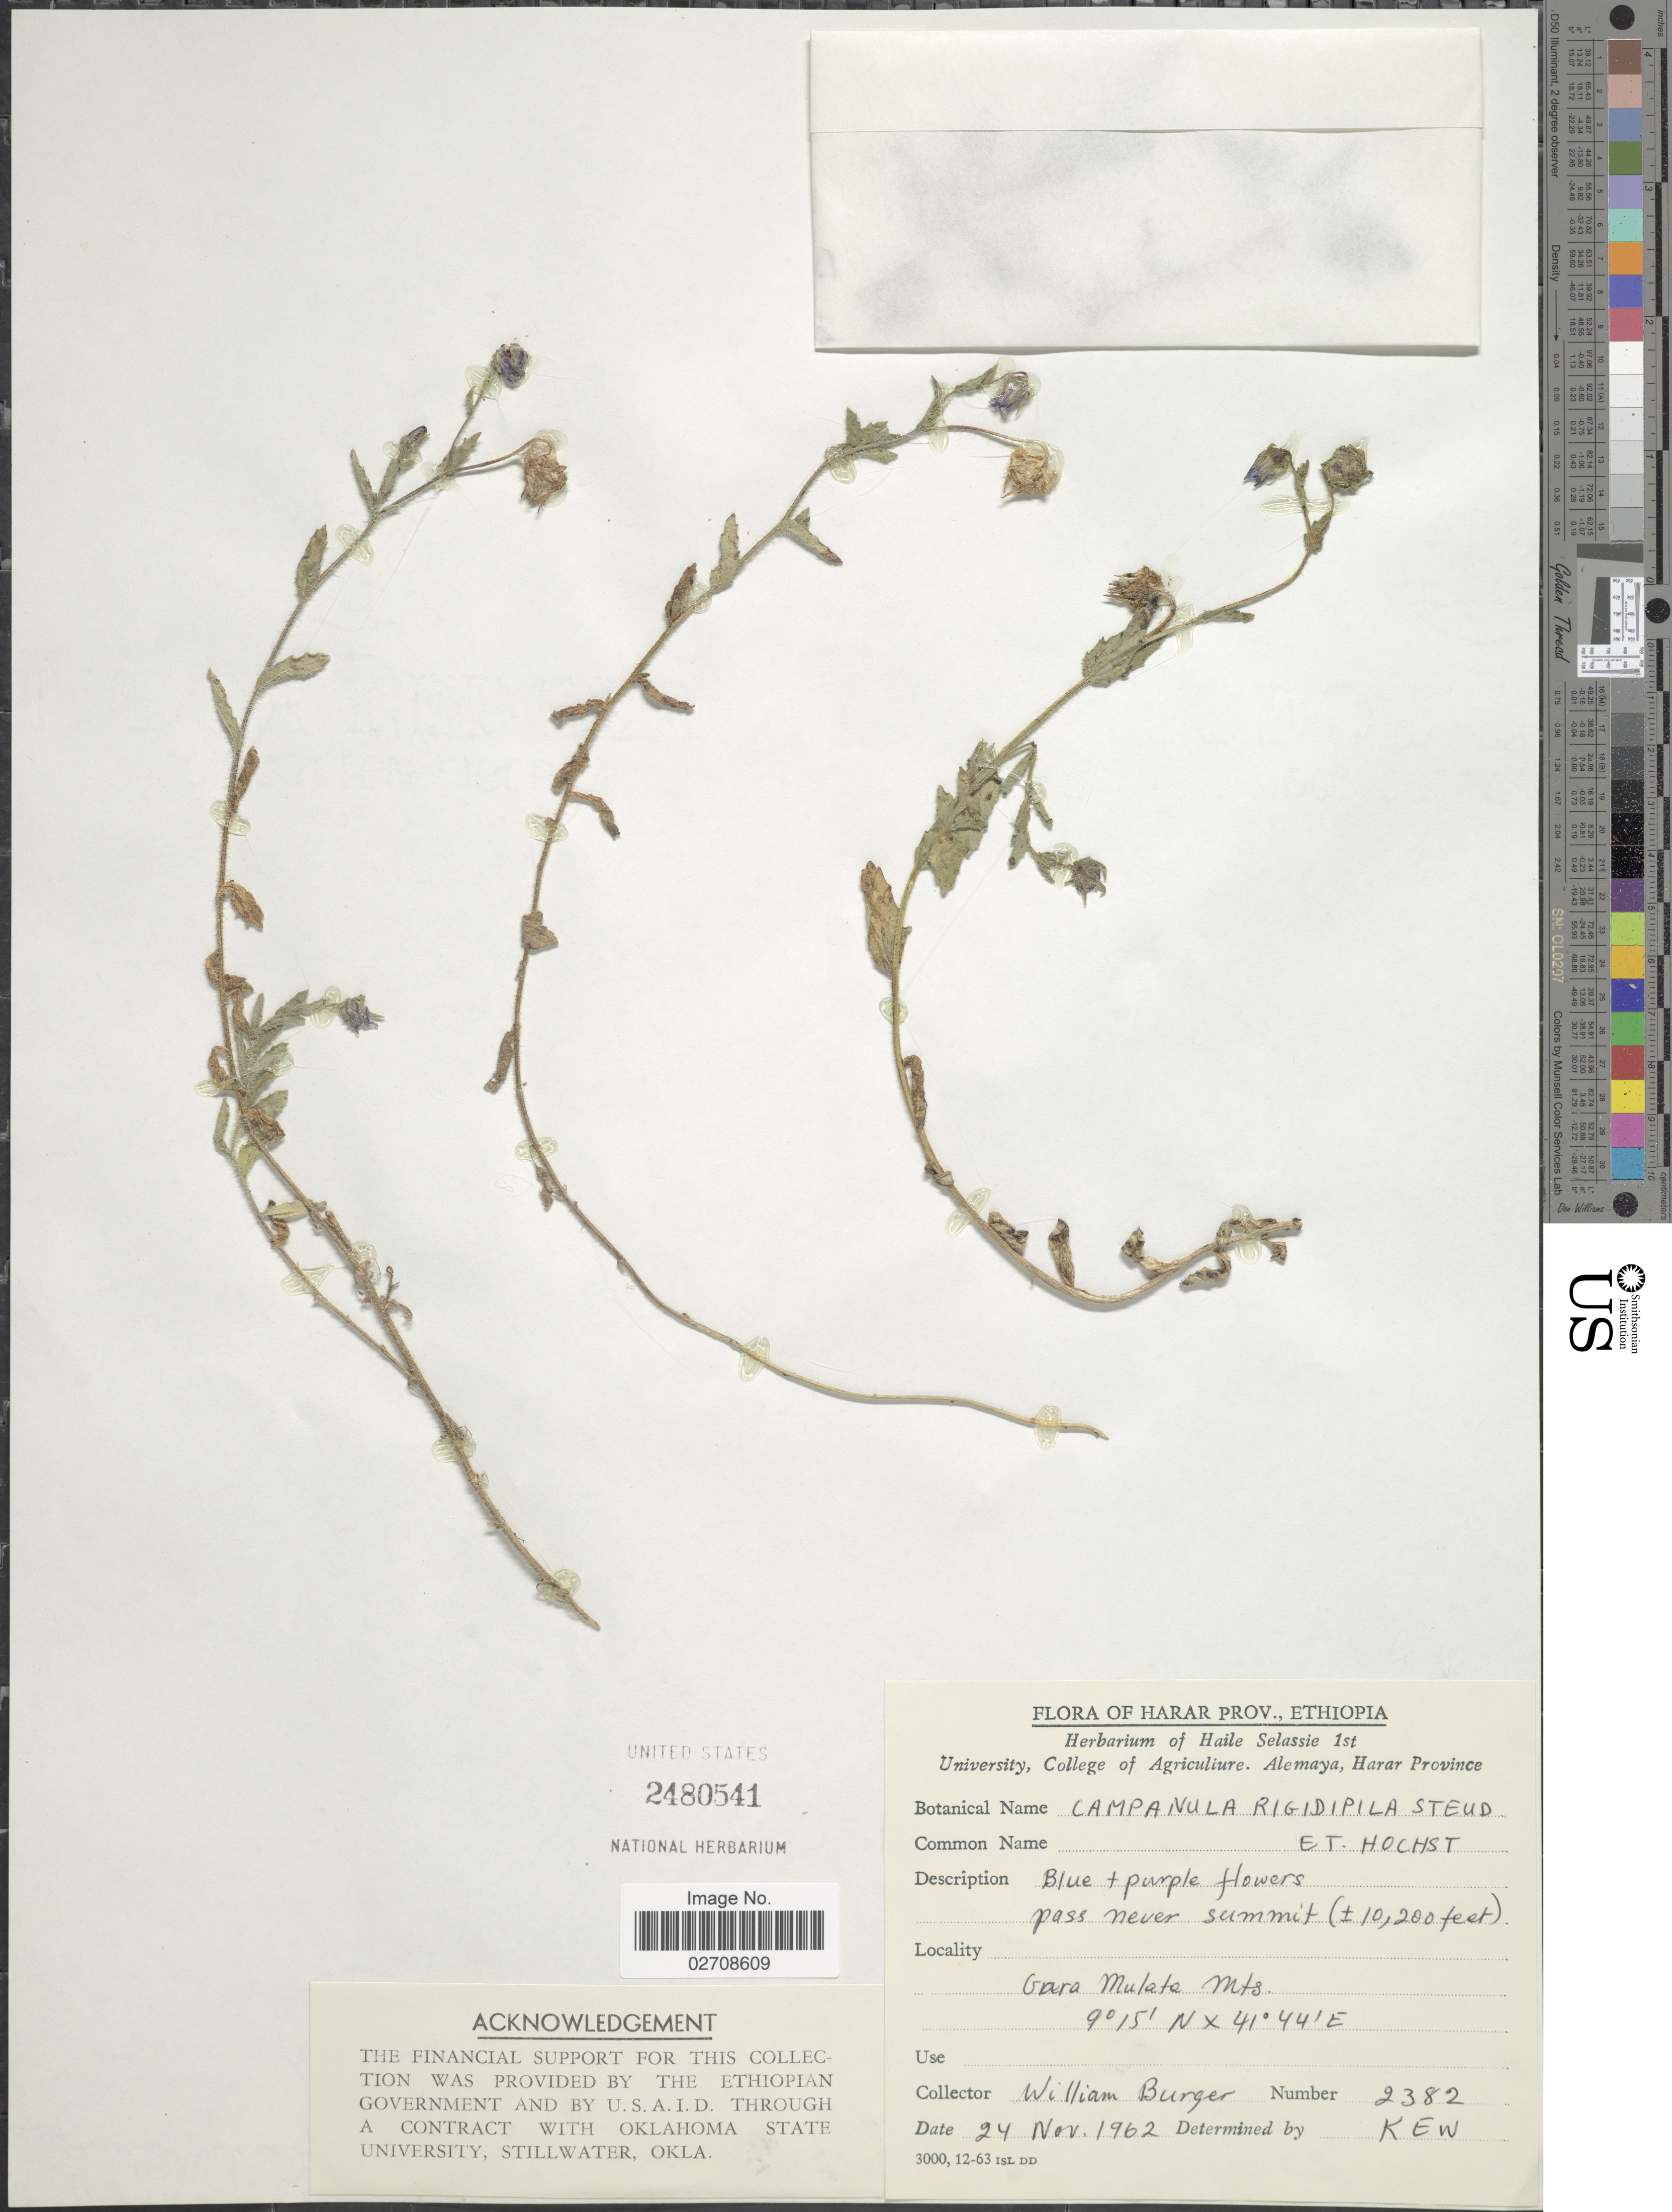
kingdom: Plantae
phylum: Tracheophyta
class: Magnoliopsida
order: Asterales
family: Campanulaceae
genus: Campanula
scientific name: Campanula rigidipila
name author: Steud. & Hochst. ex A. Rich.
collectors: W. Burger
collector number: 2382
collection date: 1962-11-24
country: Ethiopia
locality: Harar Prov., Ethiopia, Gara Mulata Mts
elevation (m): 3109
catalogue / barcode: US 2480541